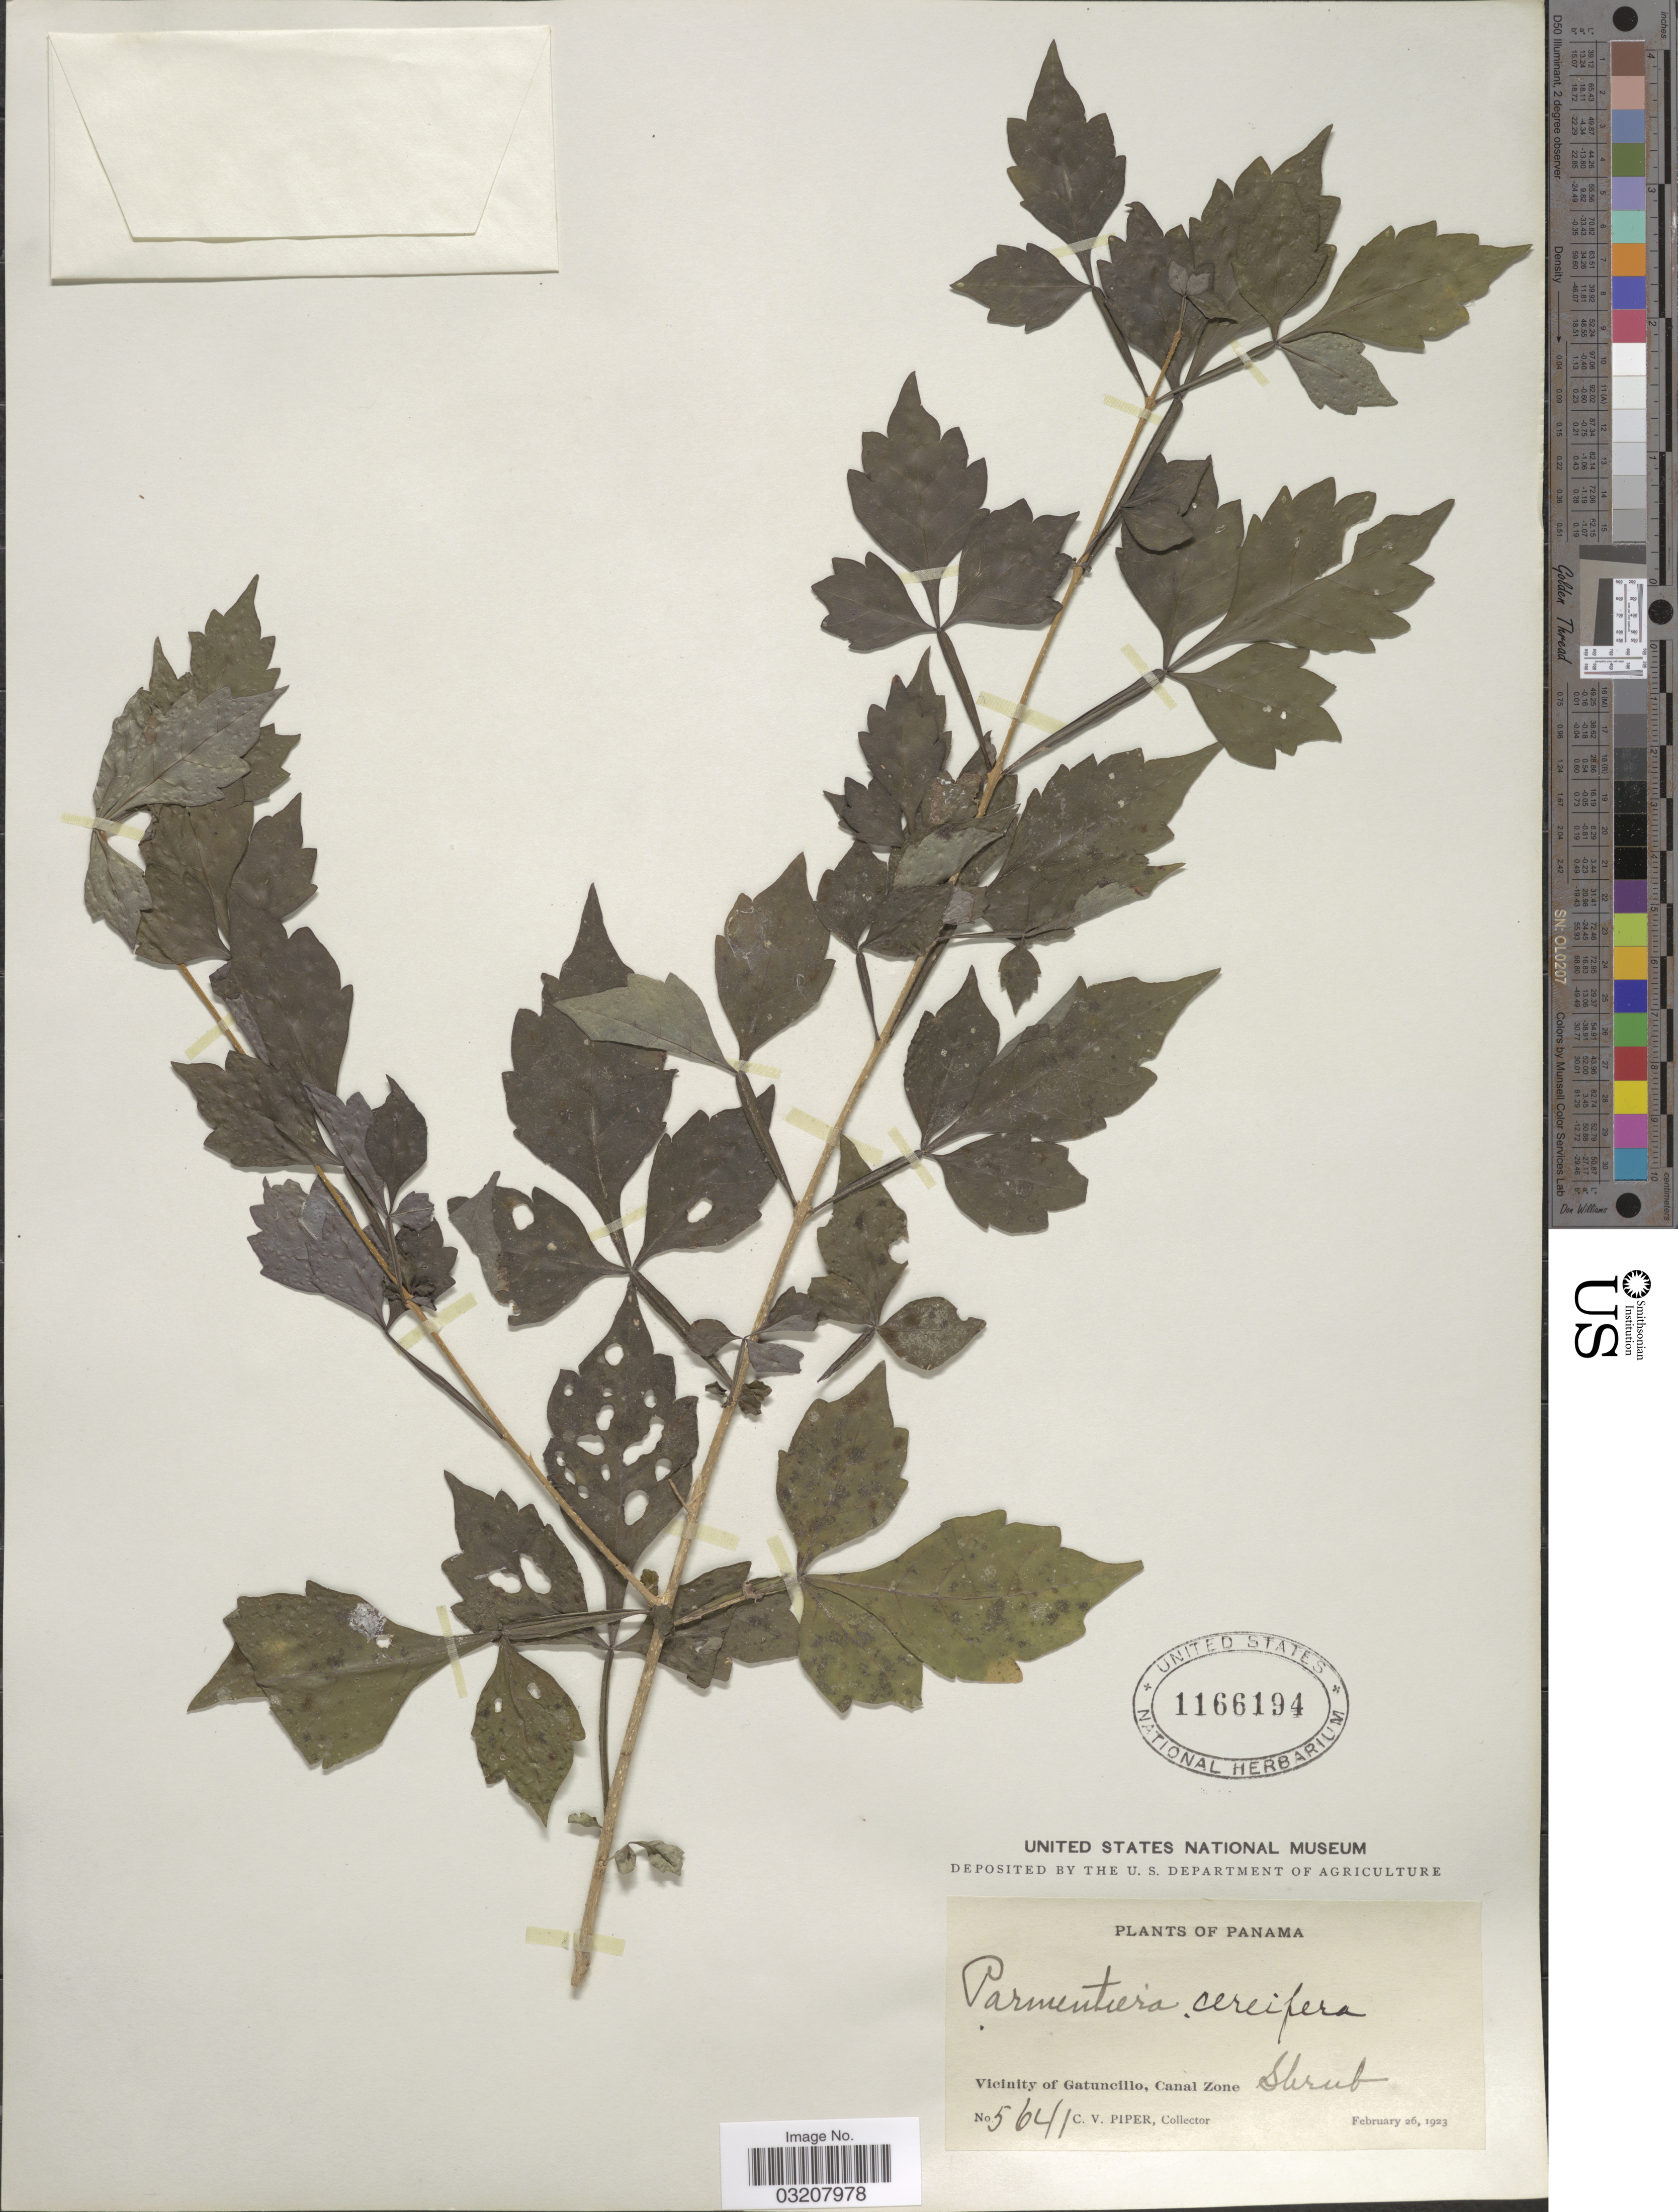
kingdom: Plantae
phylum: Tracheophyta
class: Magnoliopsida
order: Lamiales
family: Bignoniaceae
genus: Parmentiera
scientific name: Parmentiera cereifera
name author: Seem.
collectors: C. V. Piper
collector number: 5641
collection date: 1923-02-26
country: Panama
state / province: Colón / Panamá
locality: Vicinity of Gatuncillo, Canal Zone.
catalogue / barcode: US 1166194